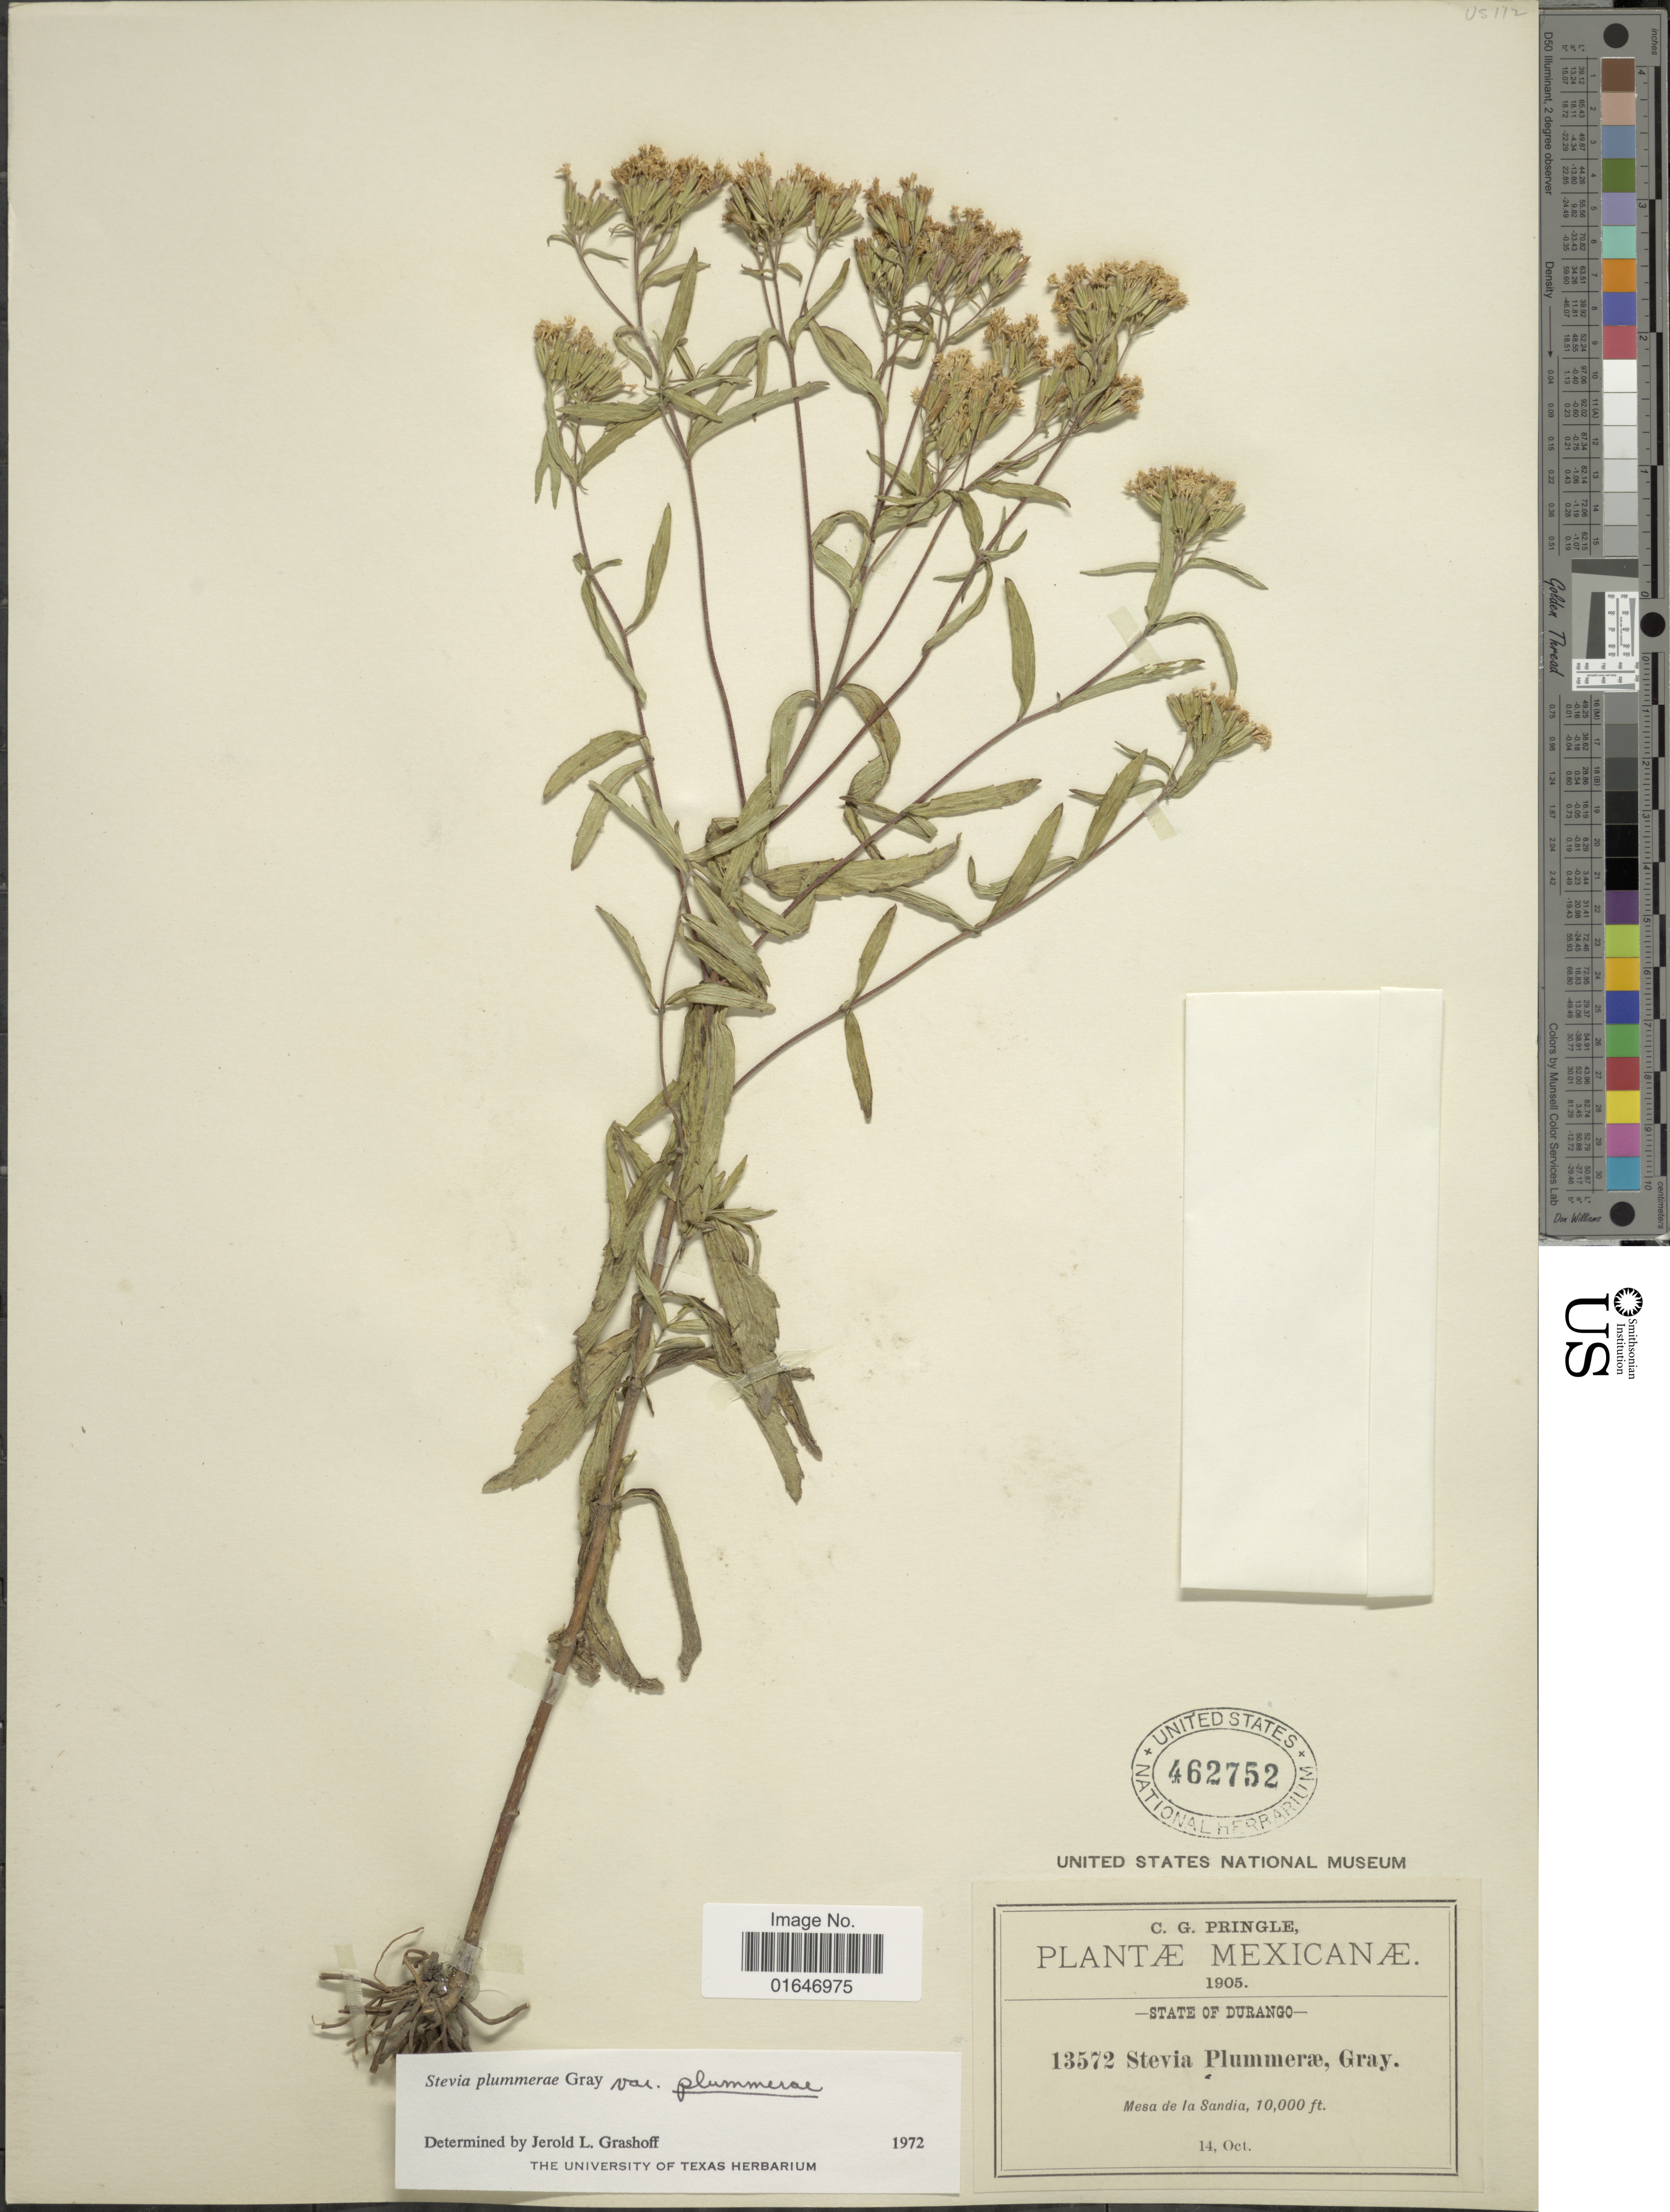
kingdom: Plantae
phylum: Tracheophyta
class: Magnoliopsida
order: Asterales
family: Asteraceae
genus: Stevia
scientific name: Stevia plummerae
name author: A. Gray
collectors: C. G. Pringle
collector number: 13572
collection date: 1905-10-14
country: Mexico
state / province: Durango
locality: Mesa de la Sandia.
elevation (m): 3048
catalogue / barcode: US 462752